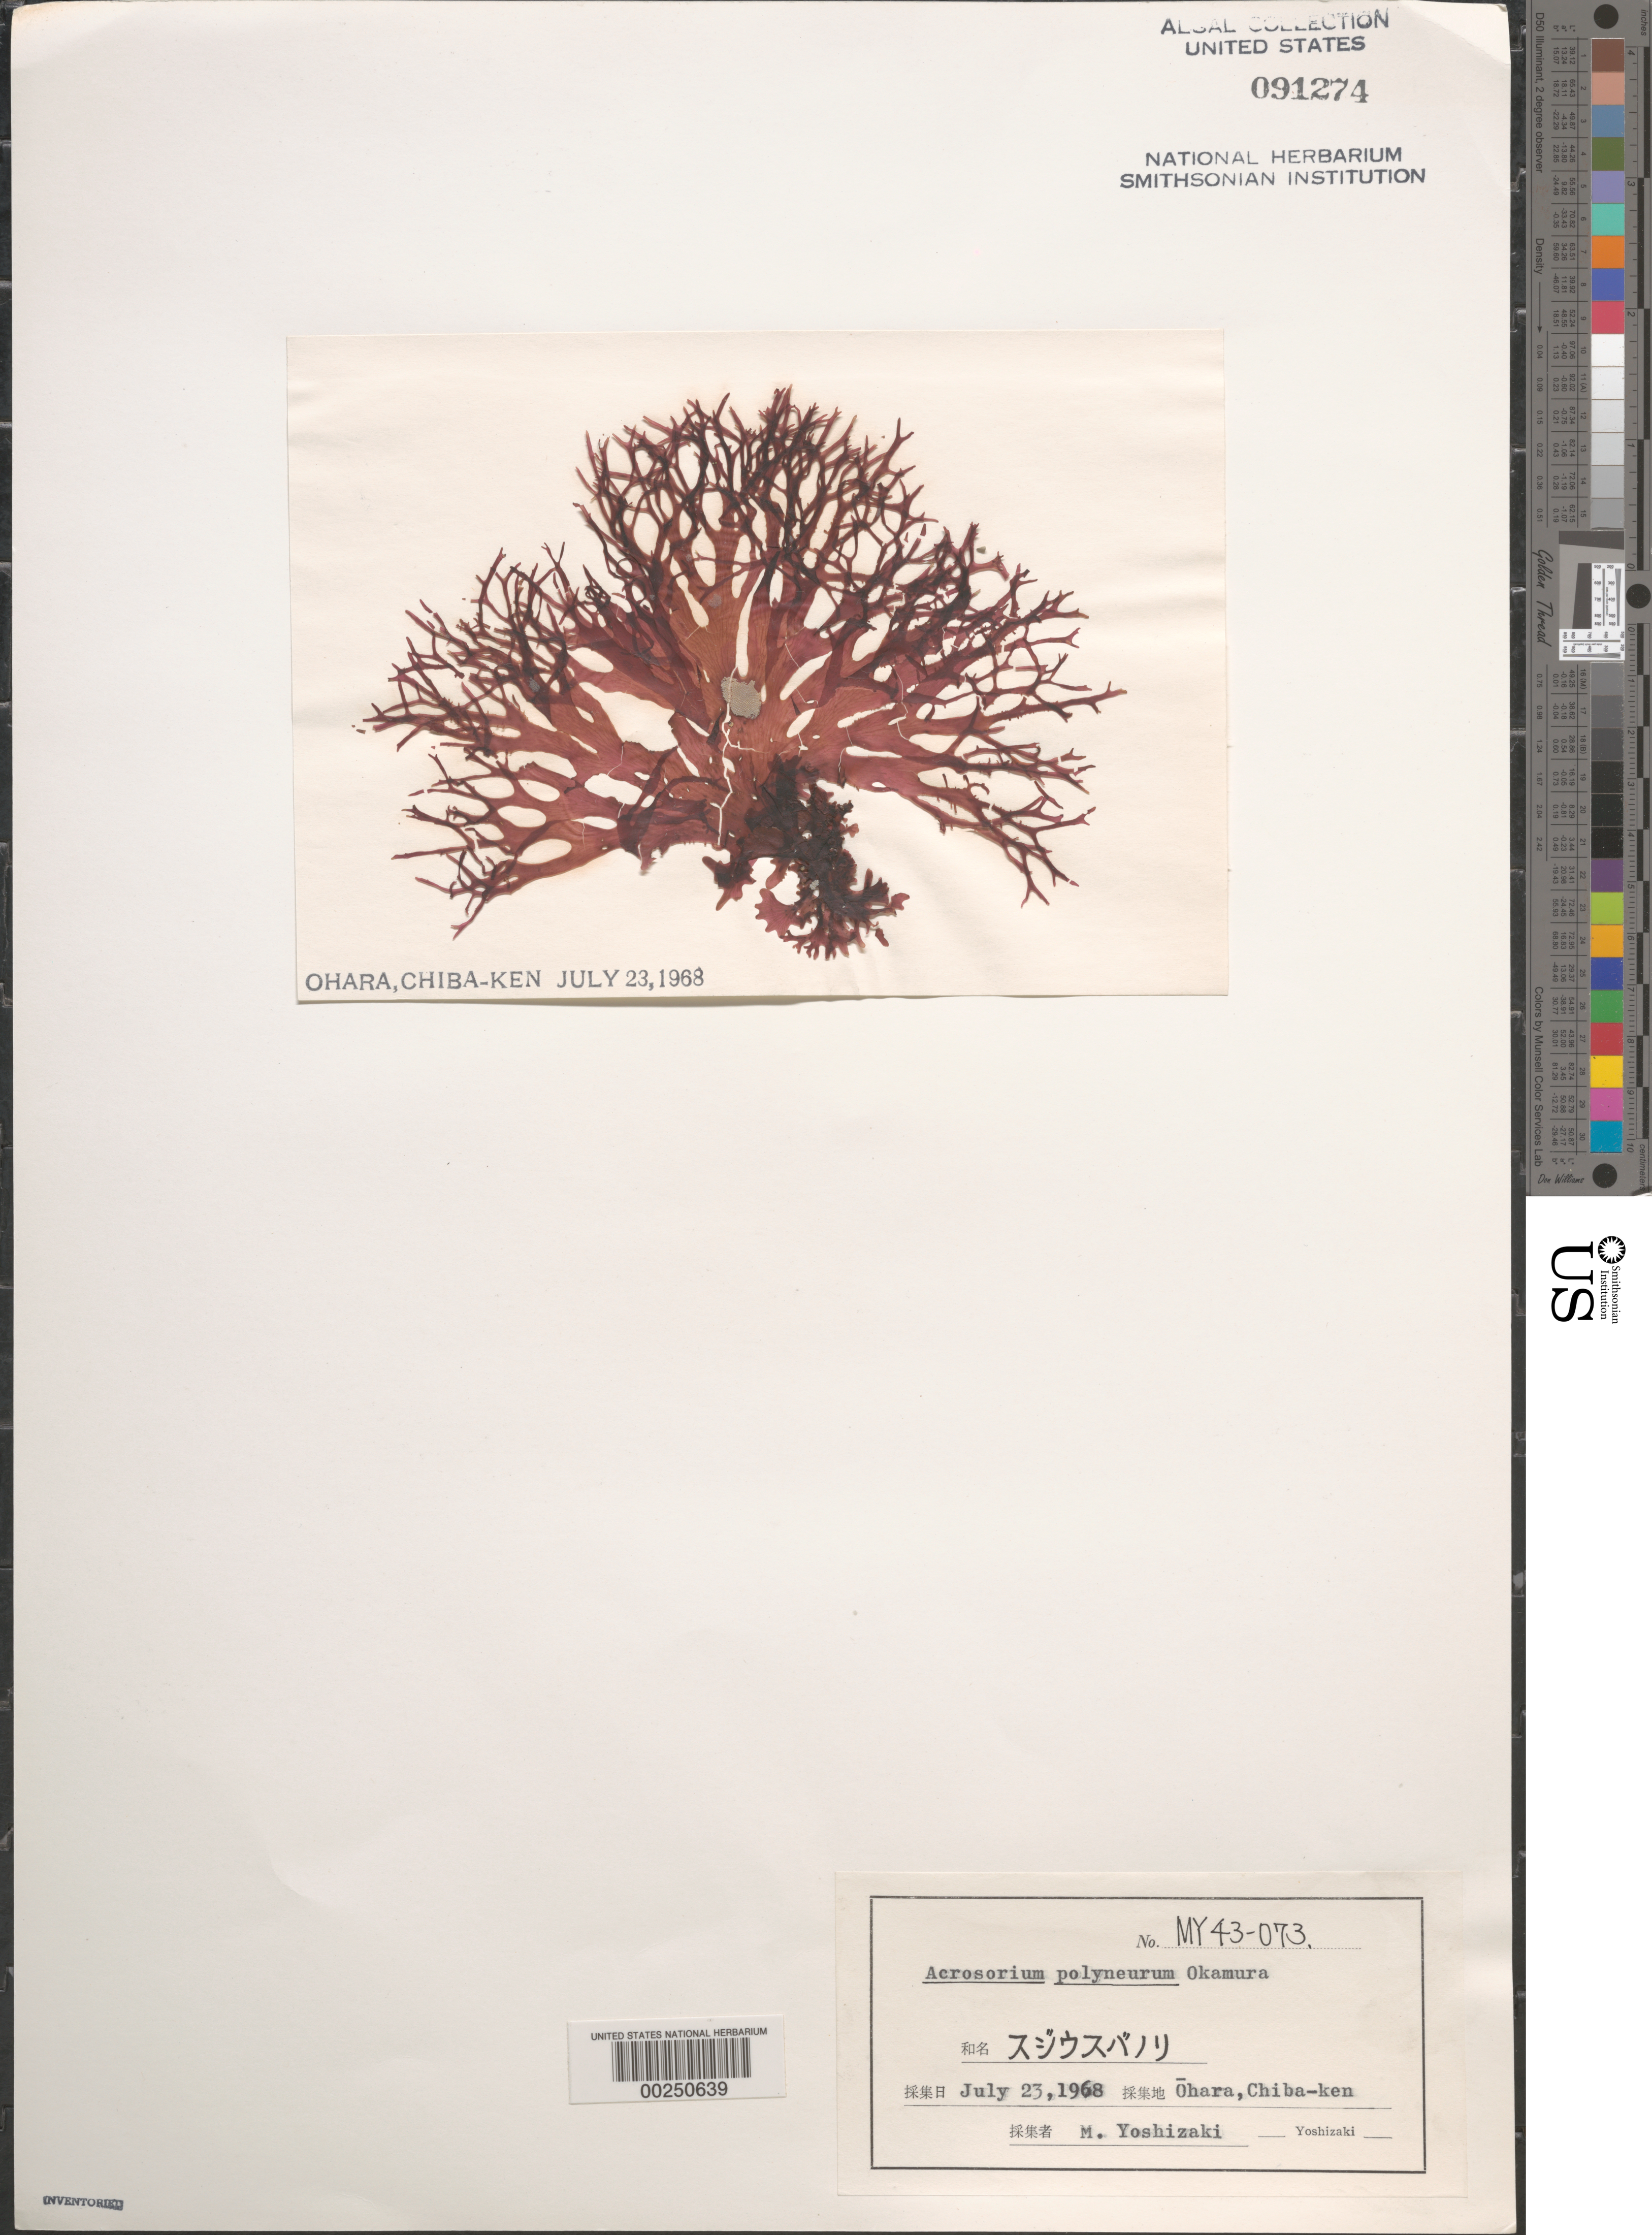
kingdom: Plantae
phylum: Rhodophyta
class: Florideophyceae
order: Ceramiales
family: Delesseriaceae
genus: Acrosorium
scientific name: Acrosorium polyneurum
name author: Okamura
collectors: M. Yoshizaki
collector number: My 43-073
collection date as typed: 23 Jul 1968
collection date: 1968-07-23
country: Japan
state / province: Tiba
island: Honshu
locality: Ohara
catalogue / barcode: US 91274